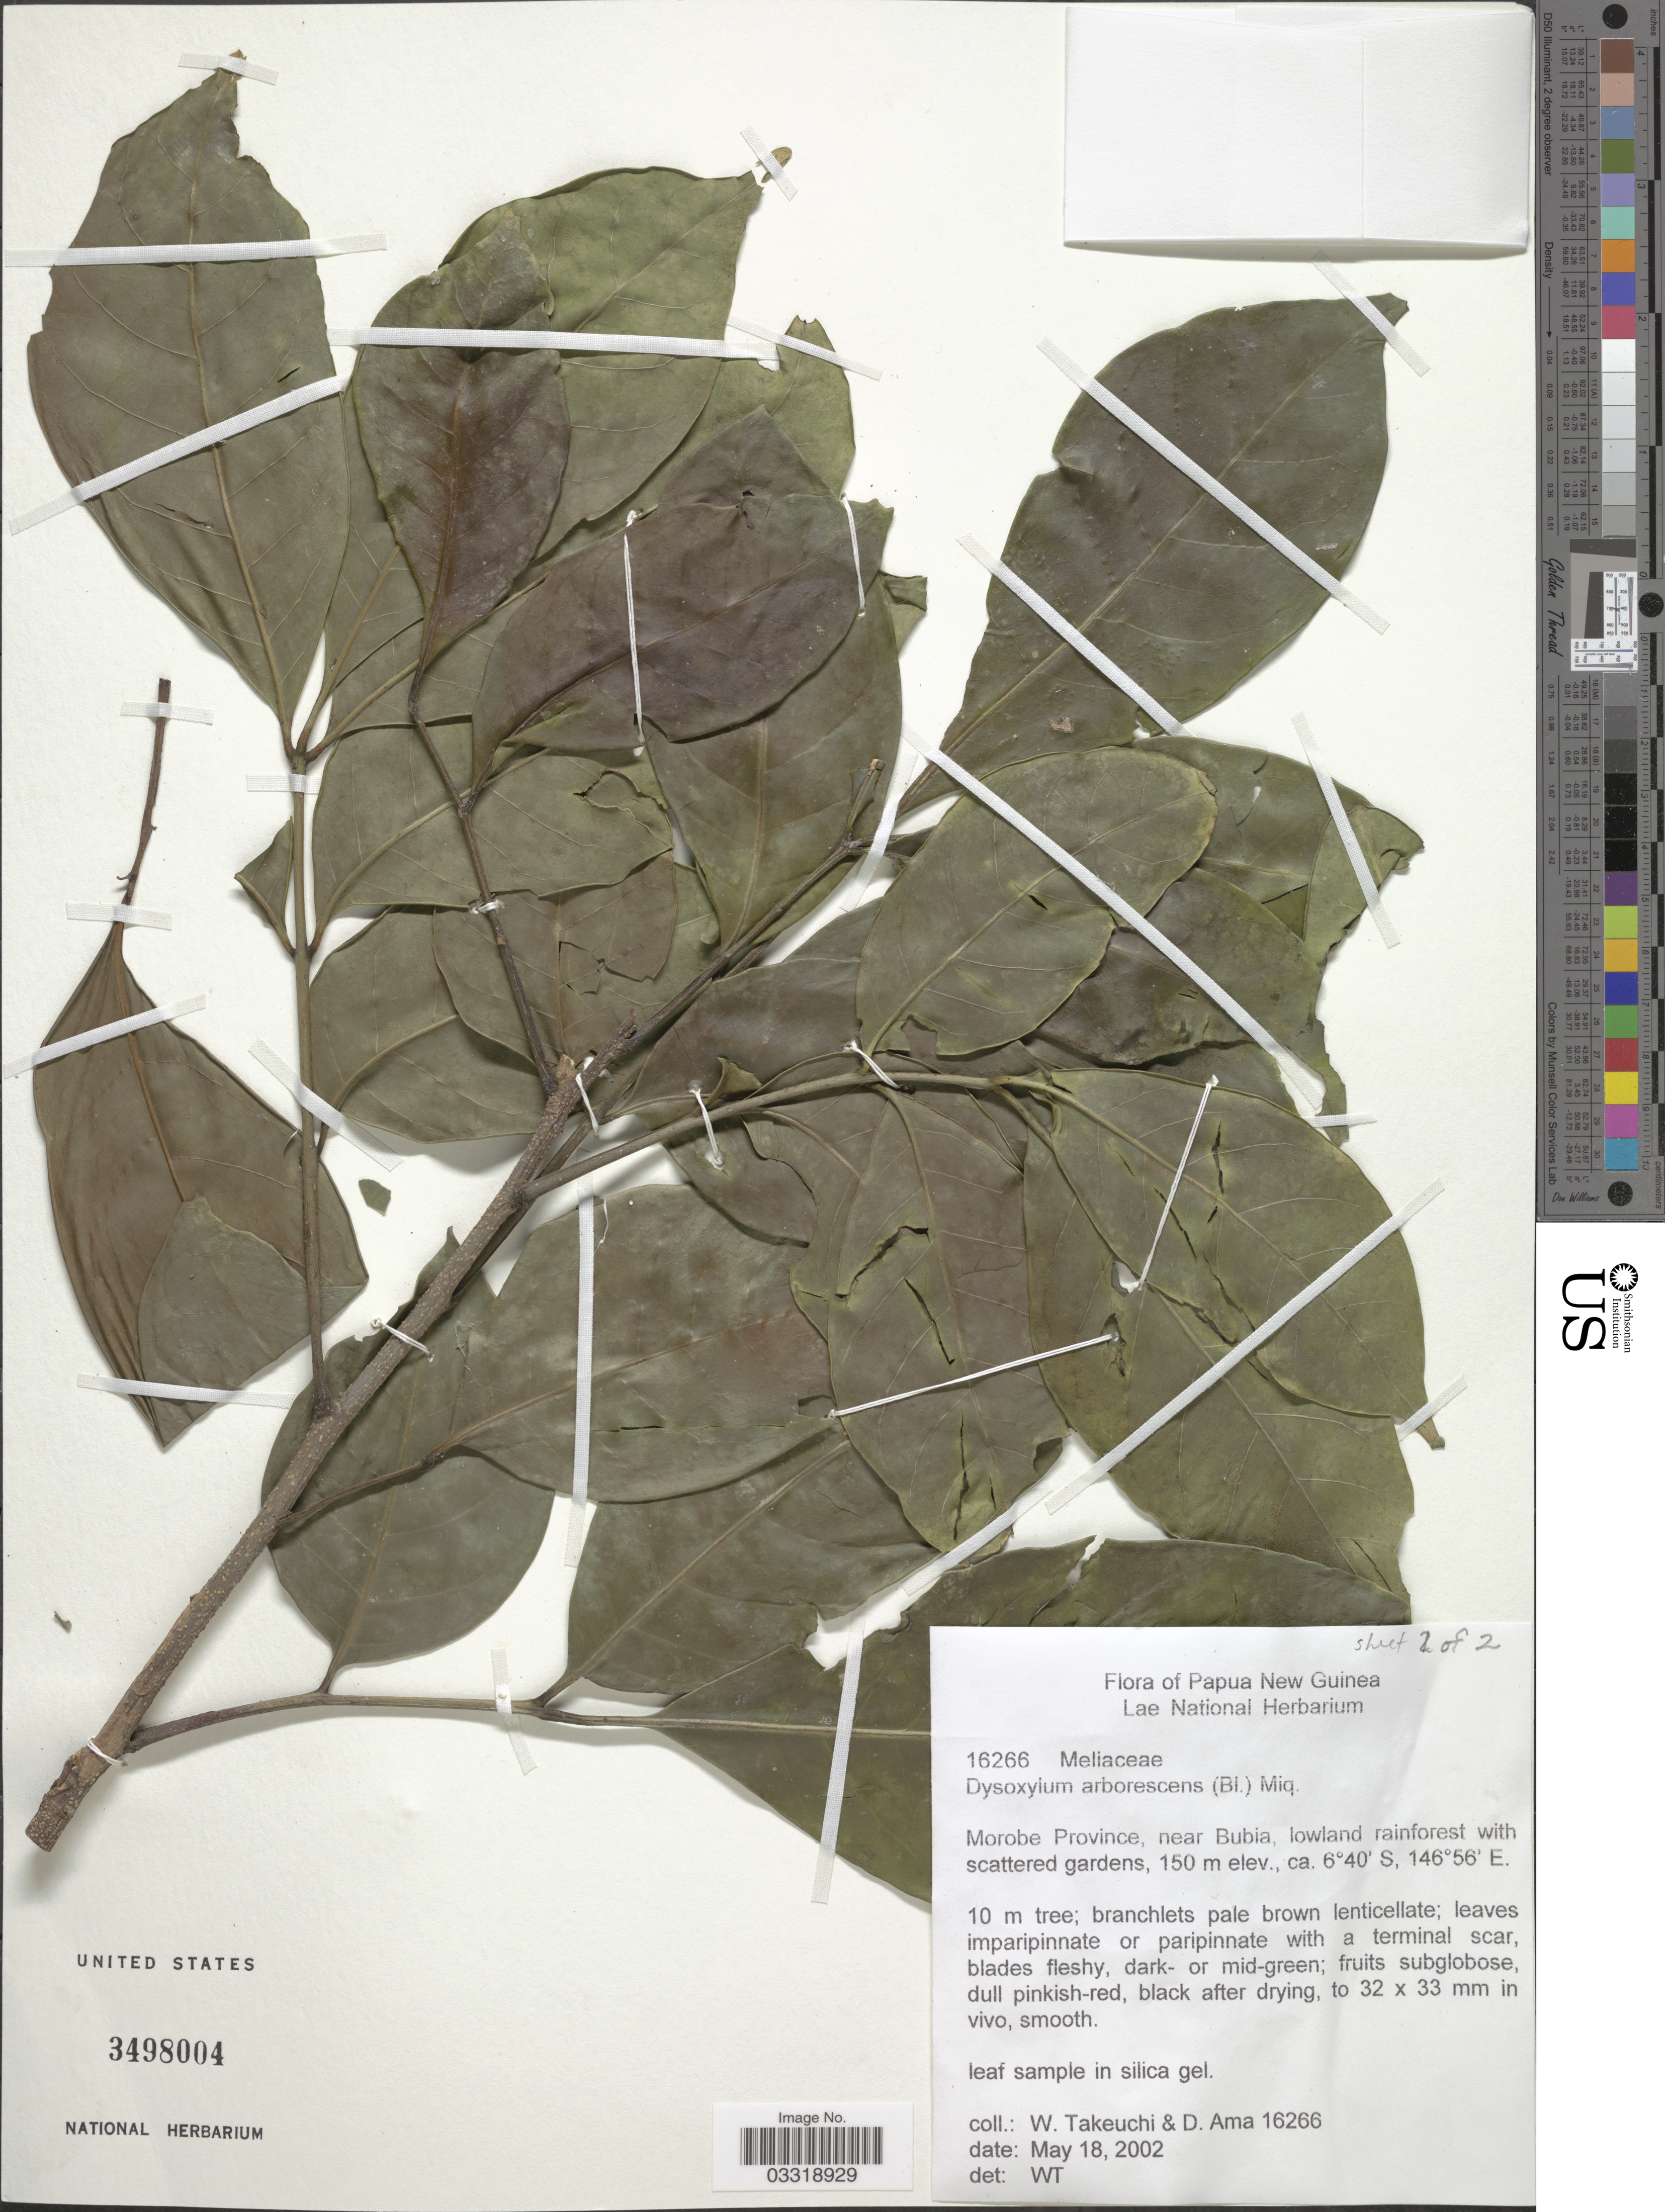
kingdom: Plantae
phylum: Tracheophyta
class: Magnoliopsida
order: Sapindales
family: Meliaceae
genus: Goniocheton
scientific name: Goniocheton arborescens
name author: Blume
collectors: W. Takeuchi & D. Ama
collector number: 16266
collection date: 2002-05-18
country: Papua New Guinea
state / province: Morobe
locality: Near Bubia.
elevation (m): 150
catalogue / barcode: US 3498004